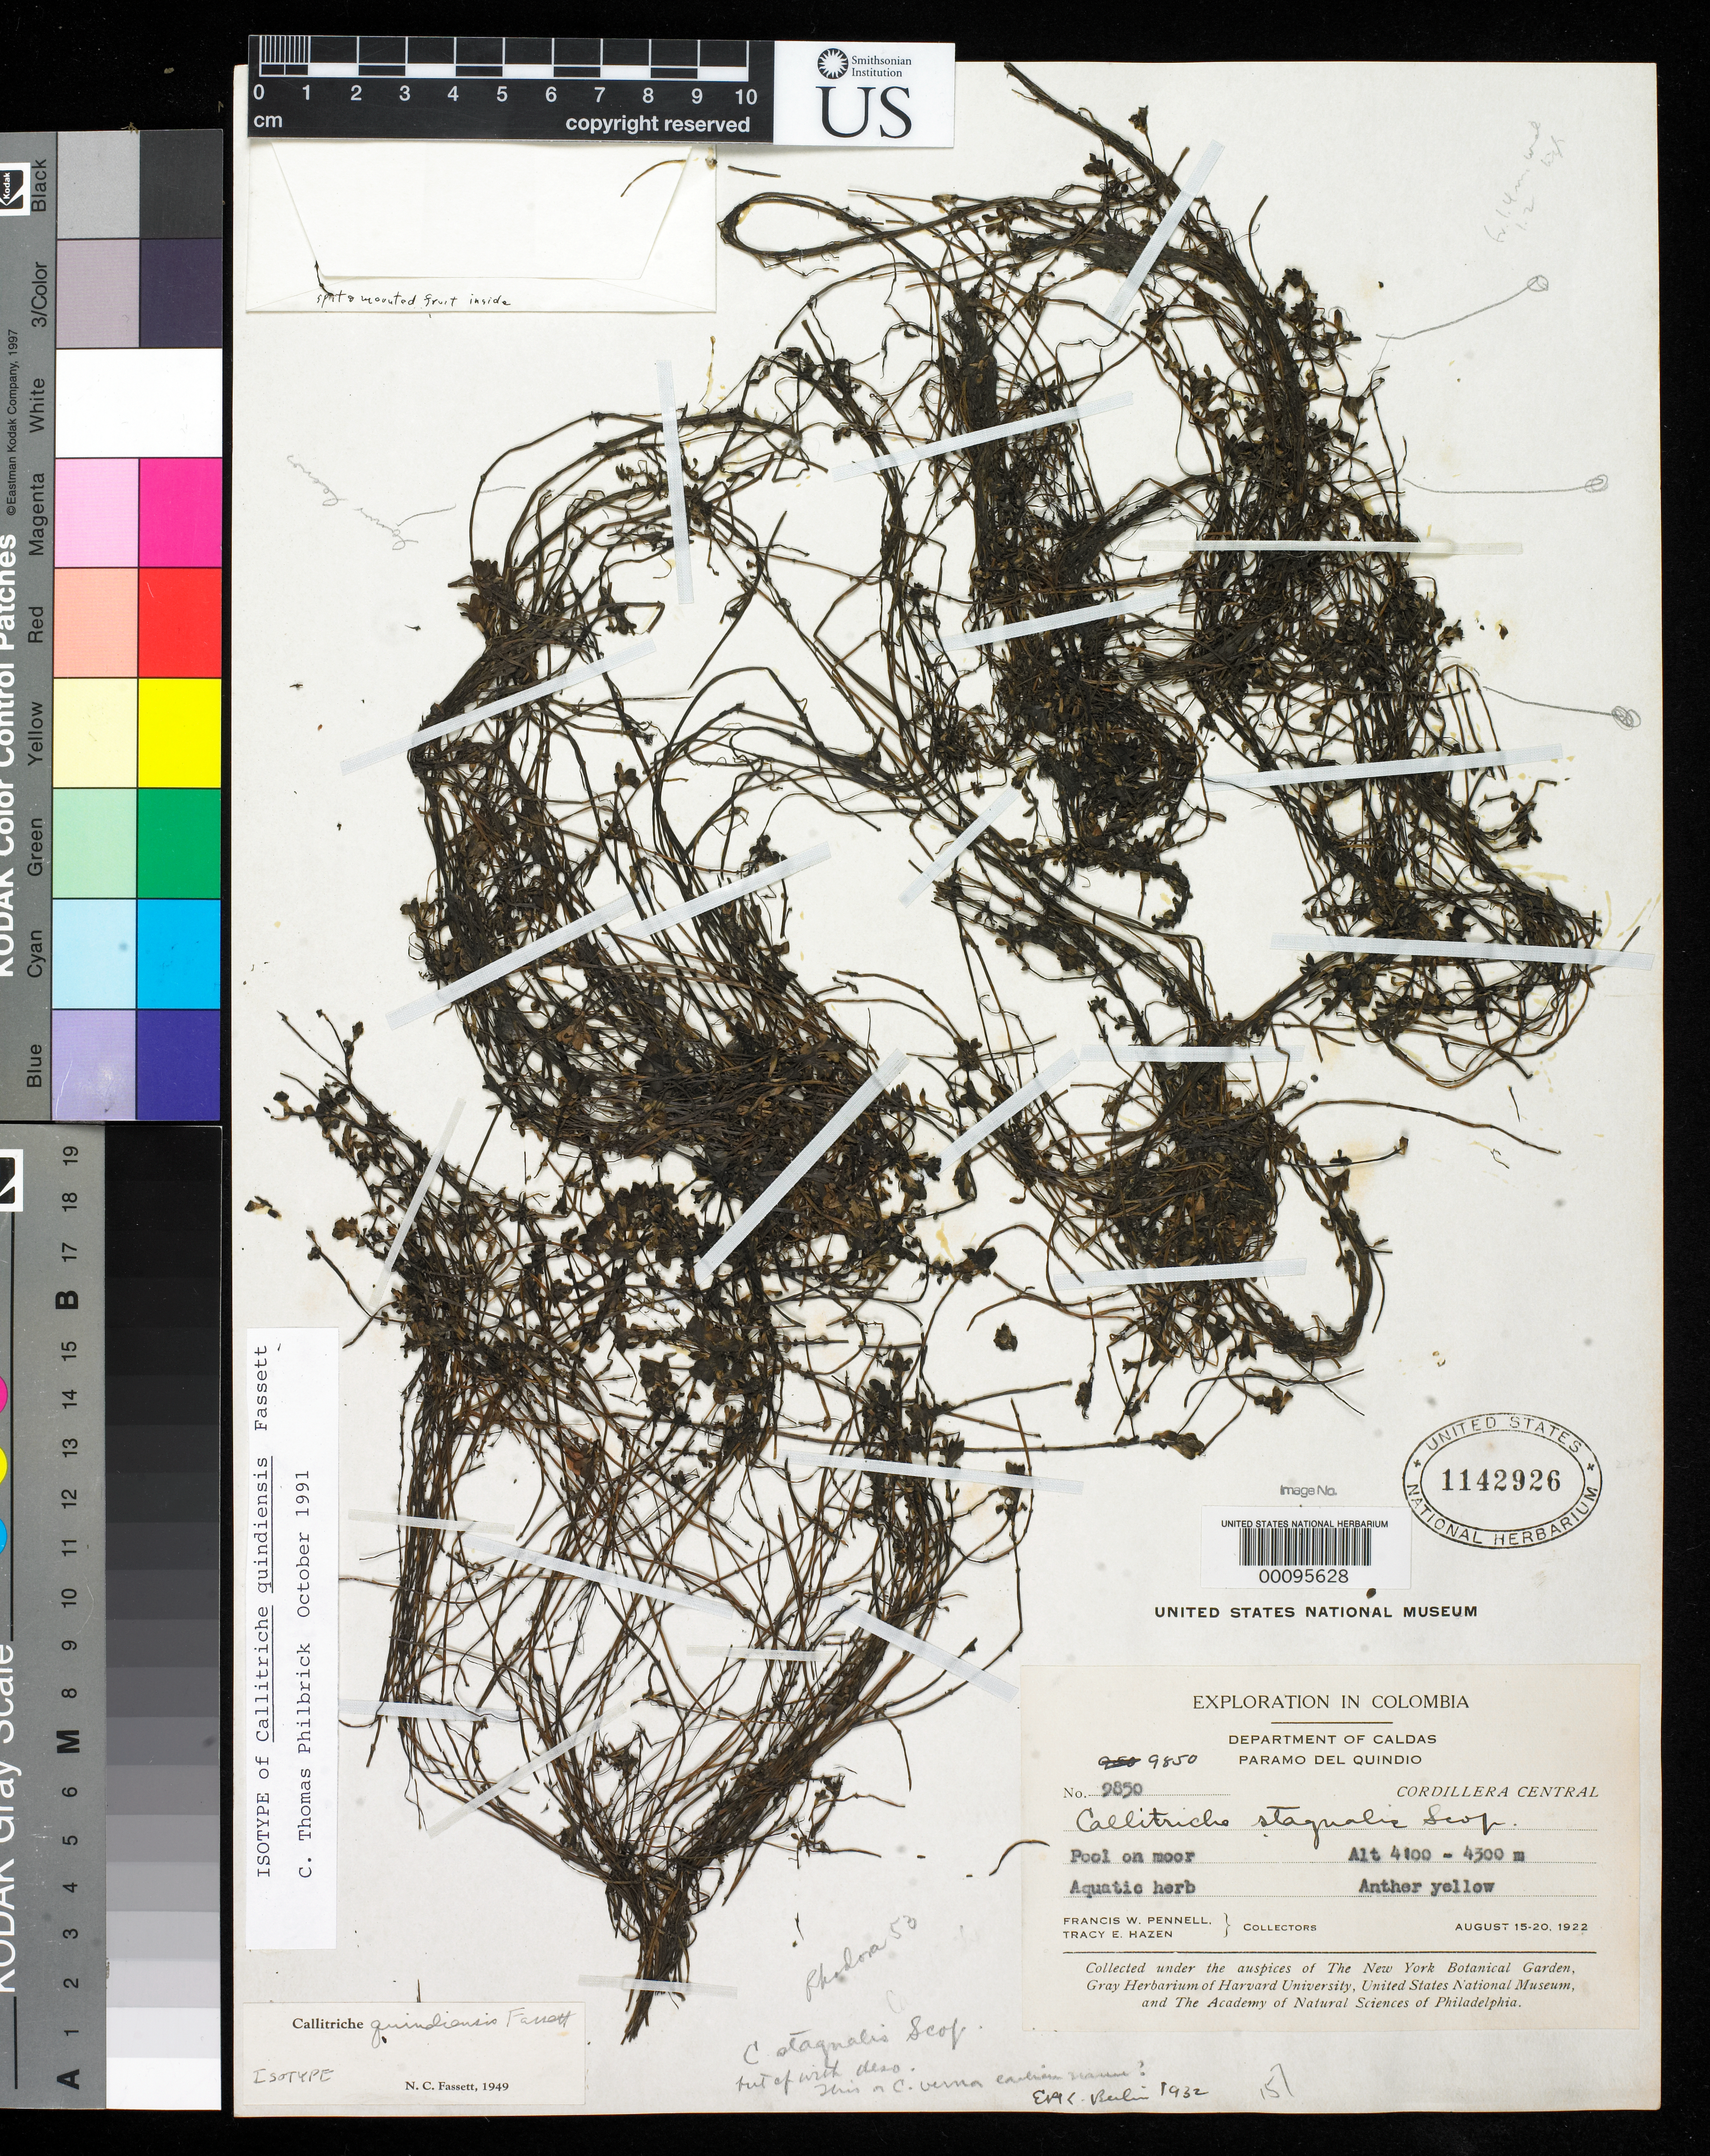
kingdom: Plantae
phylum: Tracheophyta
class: Magnoliopsida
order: Lamiales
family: Plantaginaceae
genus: Callitriche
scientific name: Callitriche quindiensis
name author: Fassett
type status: Isotype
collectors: F. W. Pennell & T. E. Hazen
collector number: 9850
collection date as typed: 15 Aug 1922 to 20 Aug 1922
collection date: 1922-08-15/1922-08-20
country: Colombia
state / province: Caldas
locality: Cordillera Central, Paramo del Quindo.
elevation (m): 4100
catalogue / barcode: US 1142926